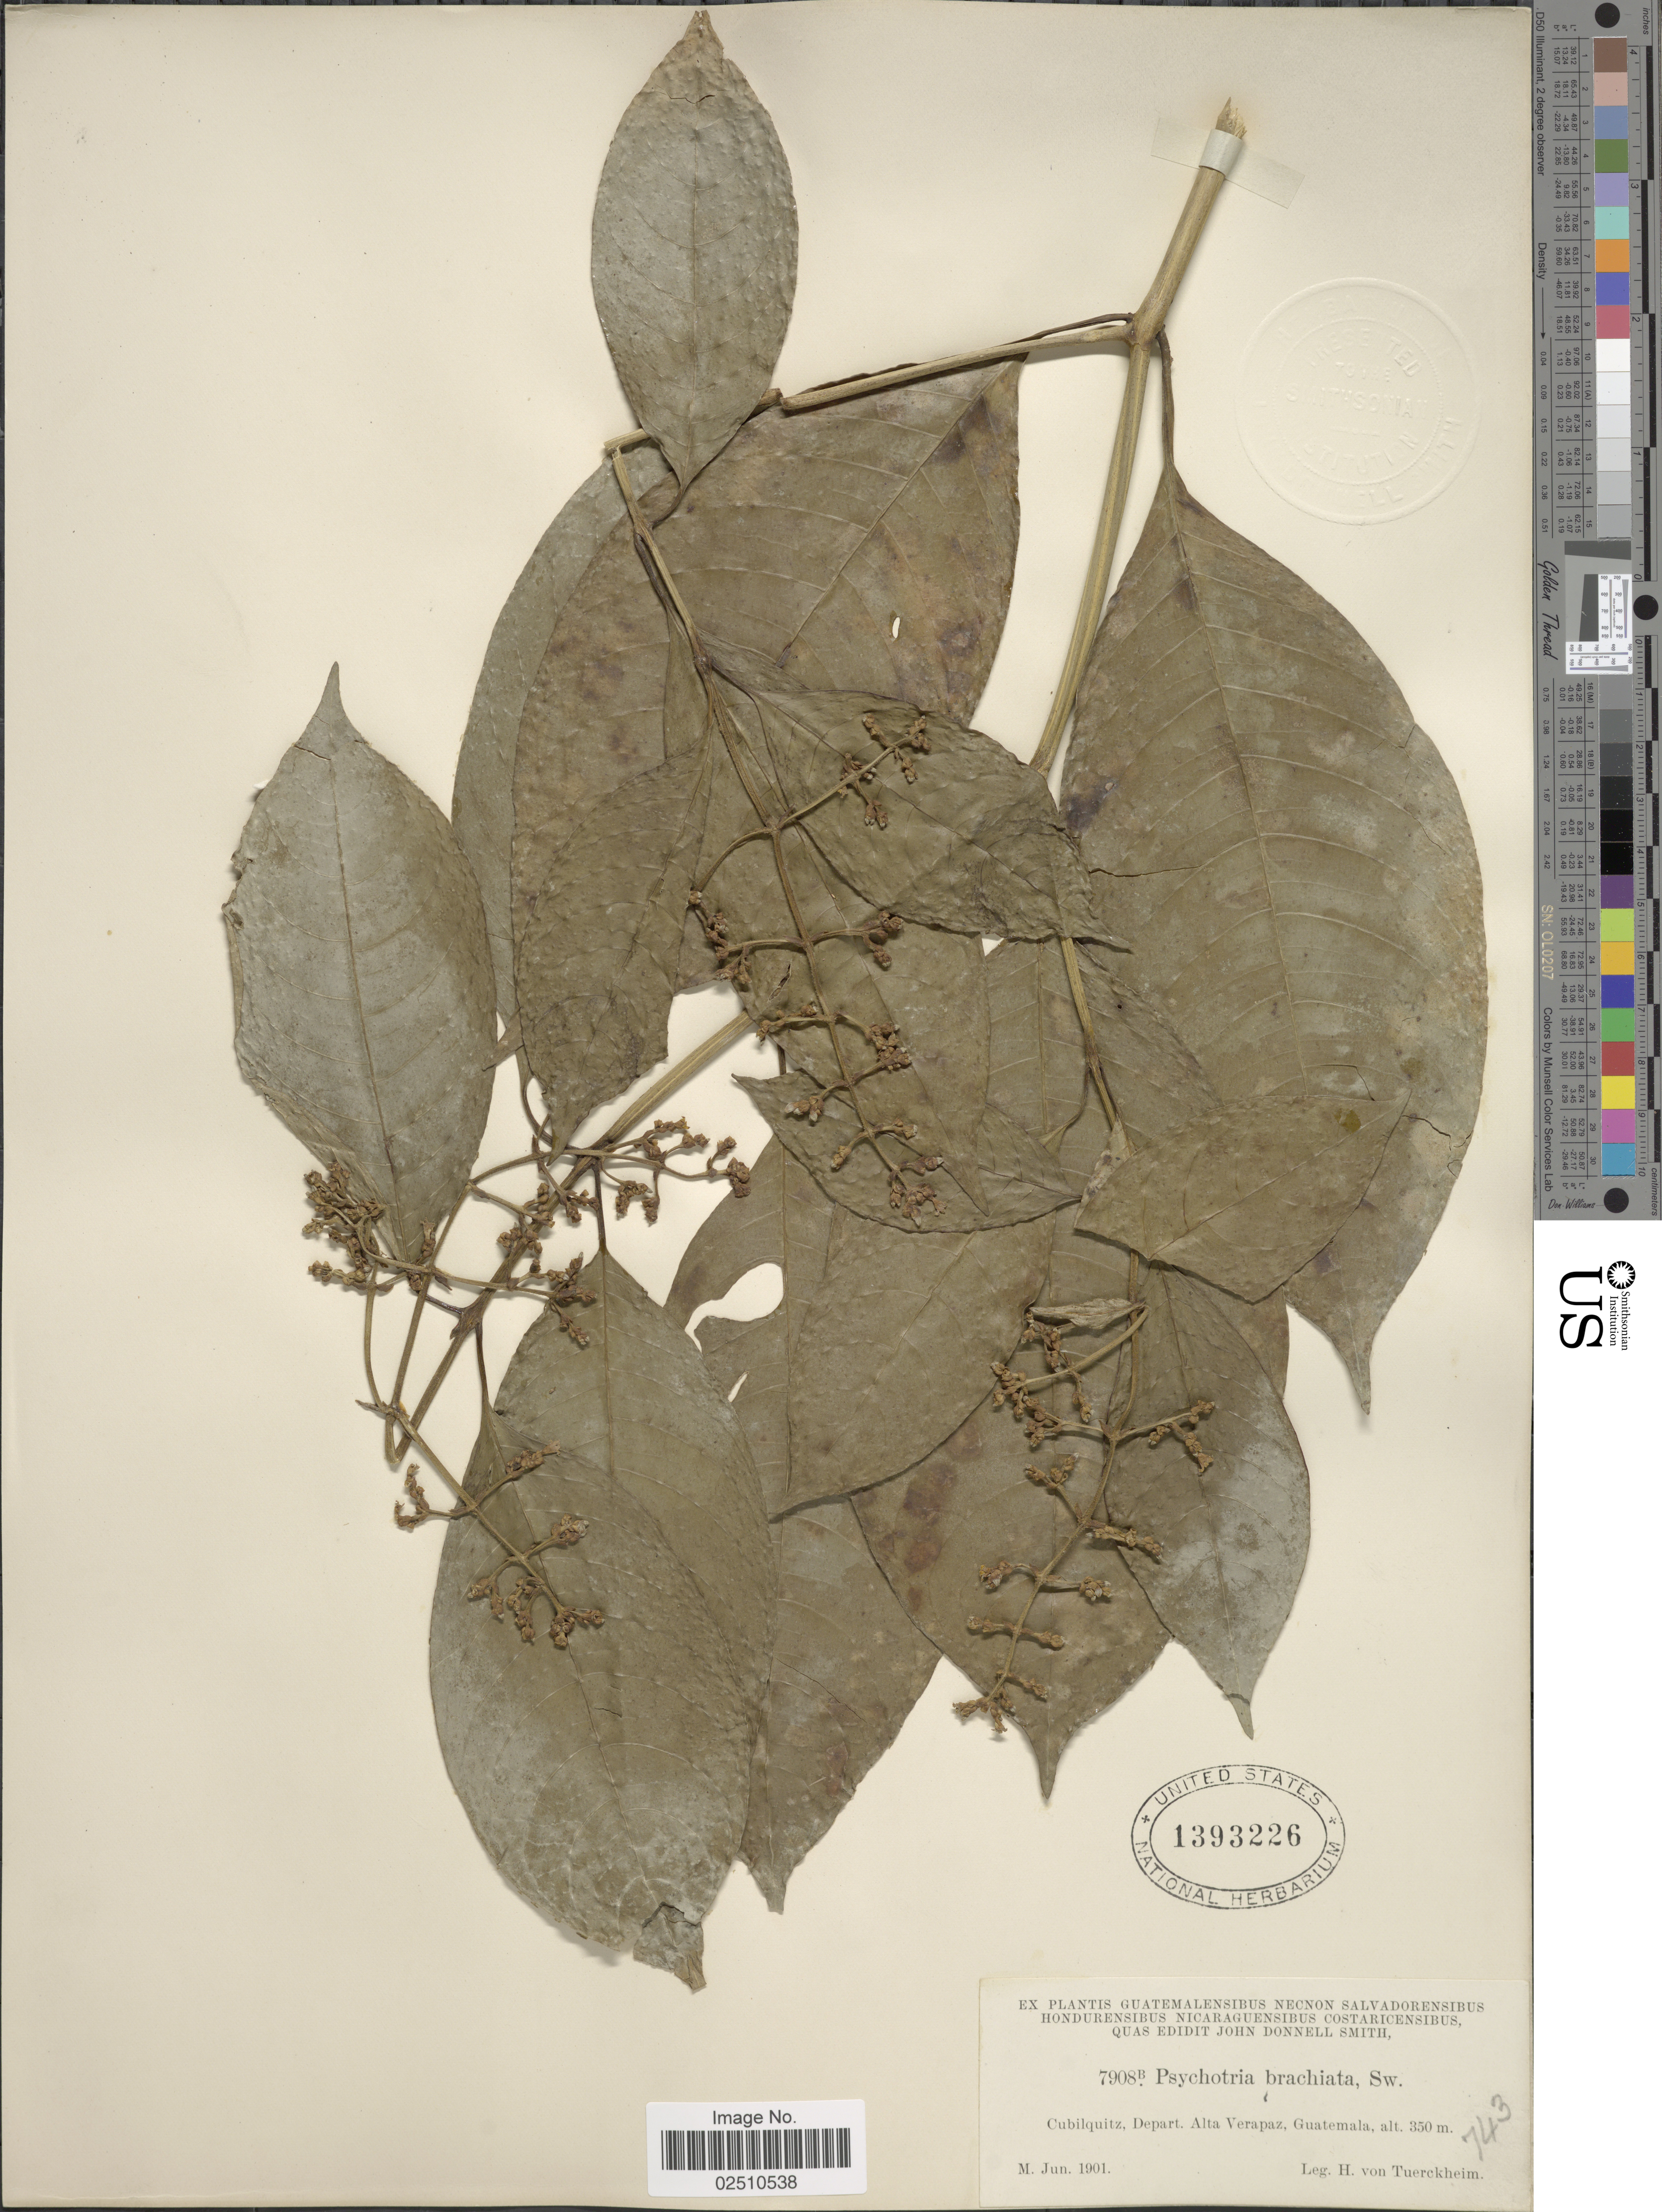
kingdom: Plantae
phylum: Tracheophyta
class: Magnoliopsida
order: Gentianales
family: Rubiaceae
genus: Psychotria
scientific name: Psychotria brachiata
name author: Sw.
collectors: H. von Türckheim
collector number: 7908b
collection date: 1901-06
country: Guatemala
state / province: Alta Verapaz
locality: Cubilquitz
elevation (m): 350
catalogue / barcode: US 1393226